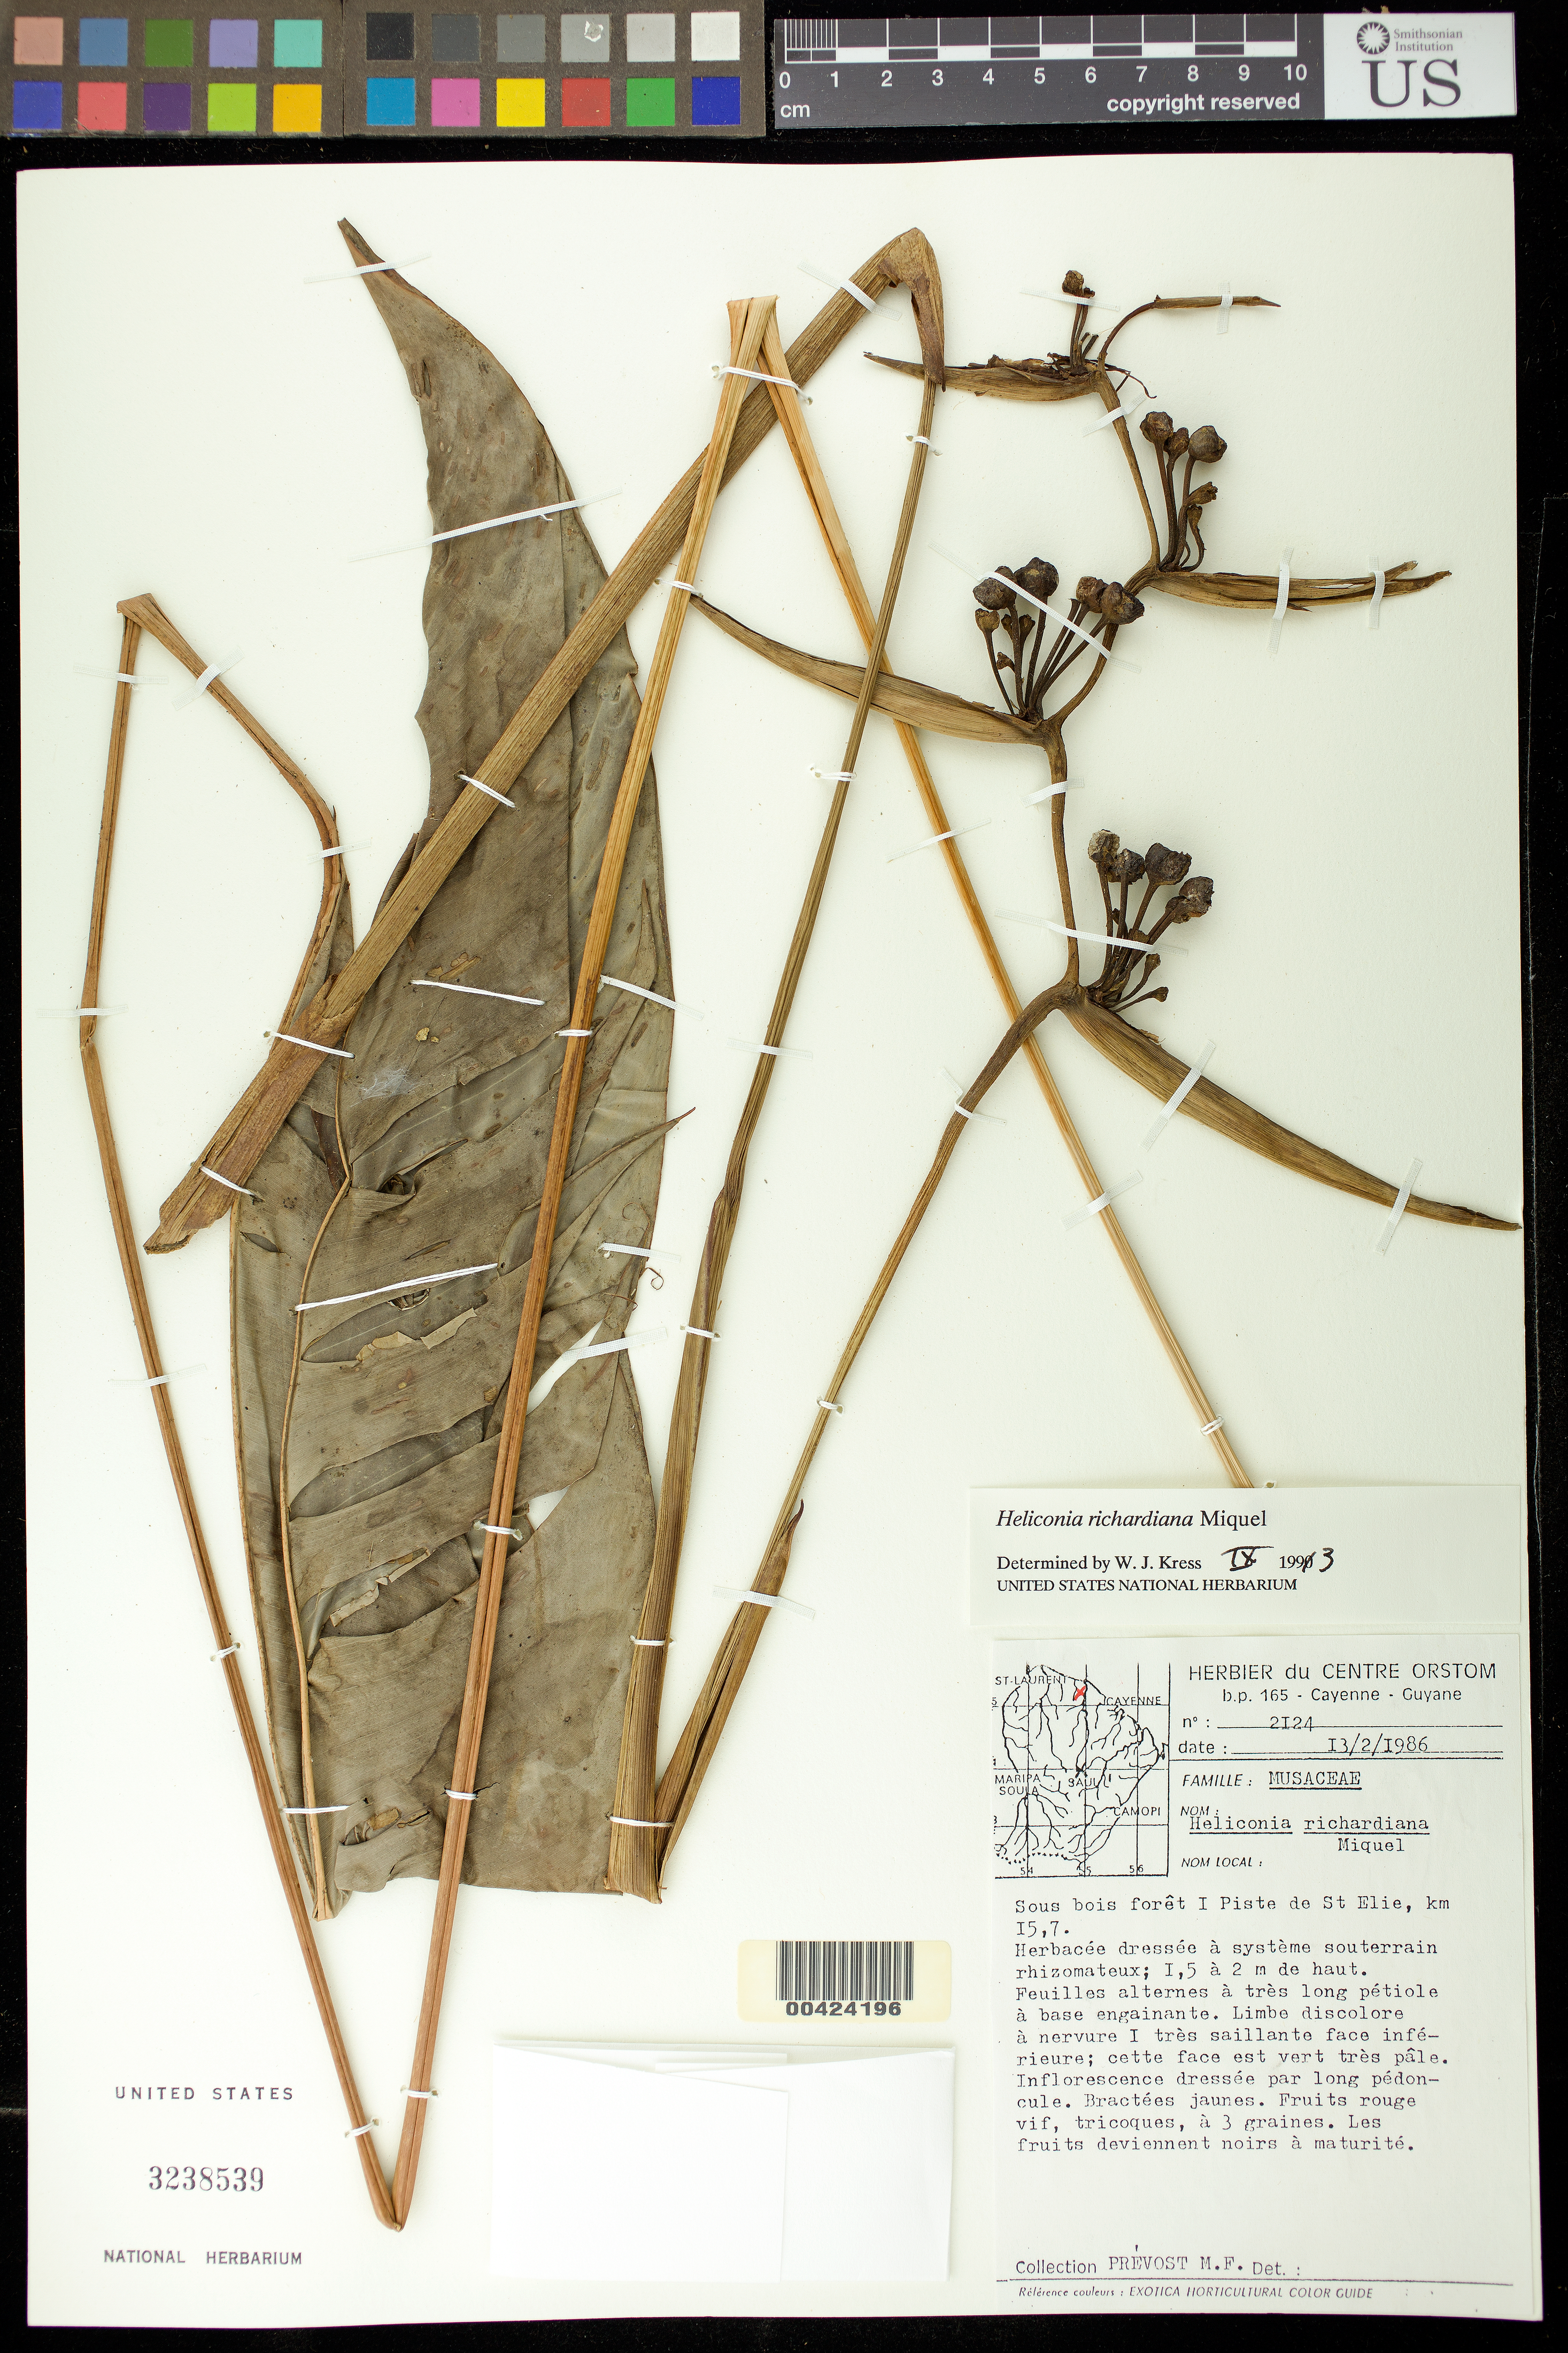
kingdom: Plantae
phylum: Tracheophyta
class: Liliopsida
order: Zingiberales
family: Heliconiaceae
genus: Heliconia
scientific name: Heliconia richardiana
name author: Miq.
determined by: Kress, W. J., (US), Smithsonian Institution - National Museum of Natural History (UNITED STATES)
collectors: M.-F. Prévost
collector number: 2124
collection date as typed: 13 Feb 1986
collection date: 1986-02-13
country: French Guiana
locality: Piste de saint elie, km 15.7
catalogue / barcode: US 3238539